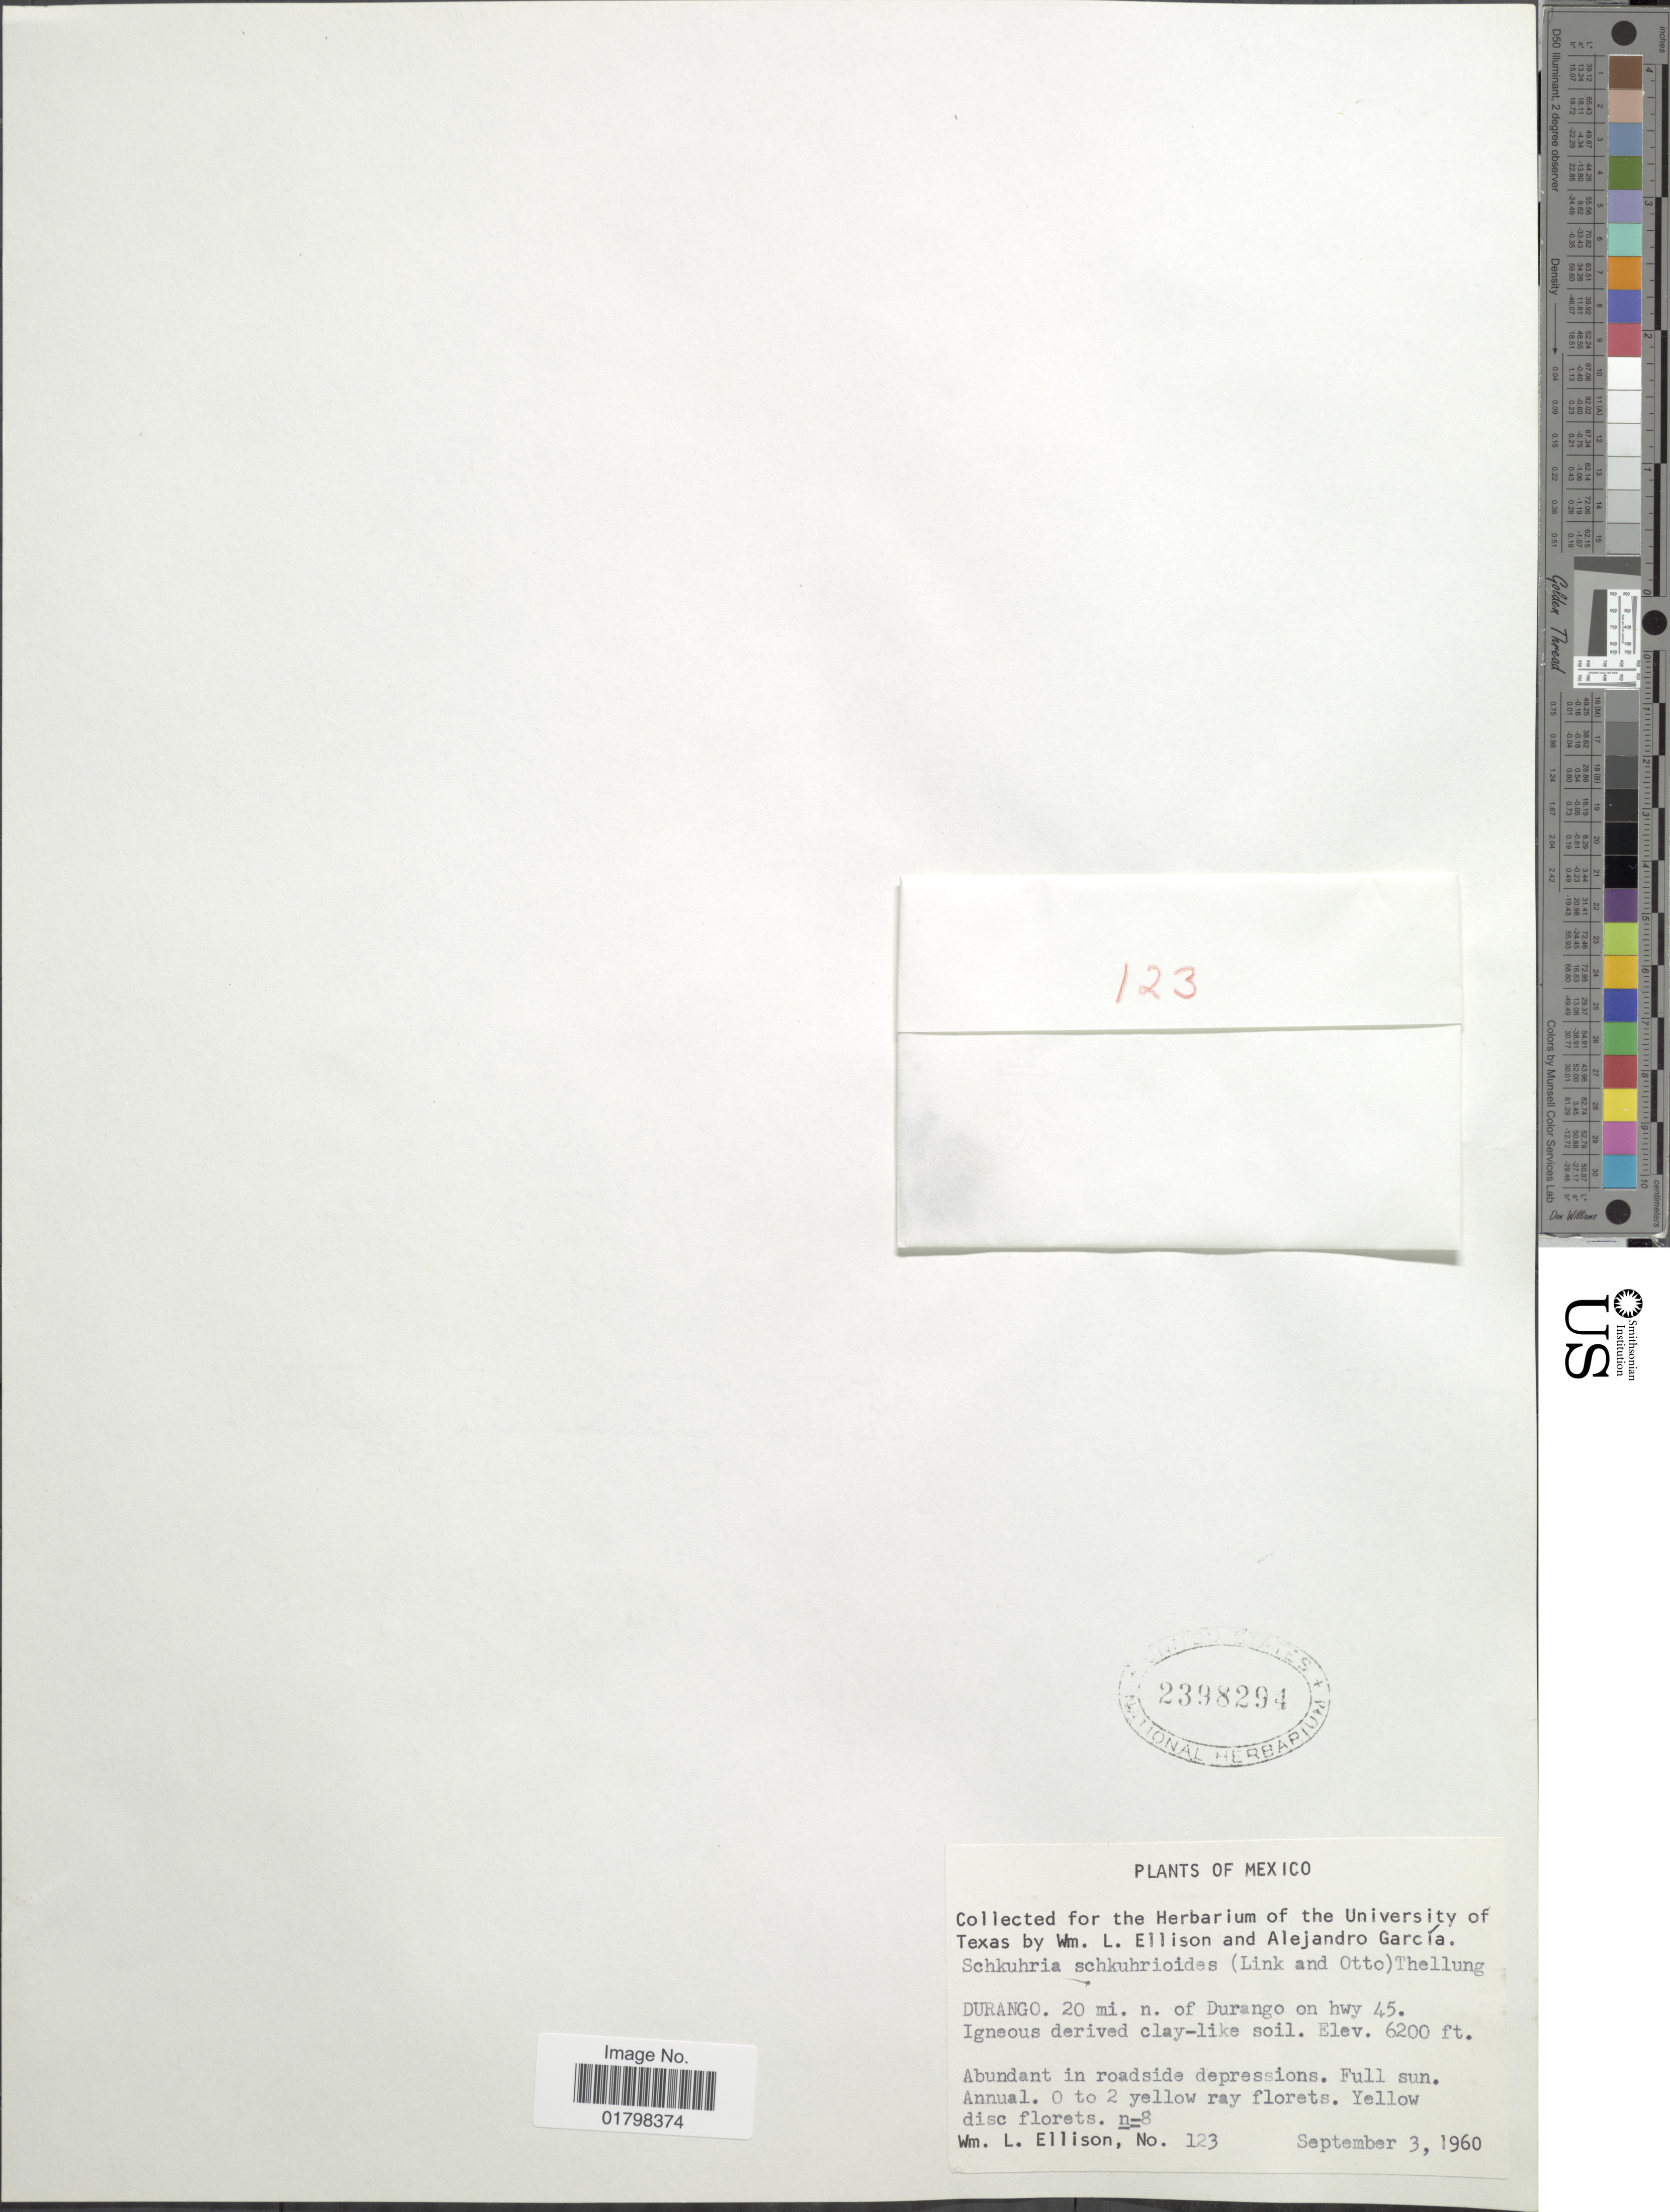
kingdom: Plantae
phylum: Tracheophyta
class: Magnoliopsida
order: Asterales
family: Asteraceae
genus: Schkuhria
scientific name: Schkuhria schkuhrioides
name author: (Link & Otto) Thell.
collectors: W. L. Ellison & A. Garcia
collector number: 123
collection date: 1960-09-03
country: Mexico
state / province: Durango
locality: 20 mi. n. of Durango on hwy 45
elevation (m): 1890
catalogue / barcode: US 2398294